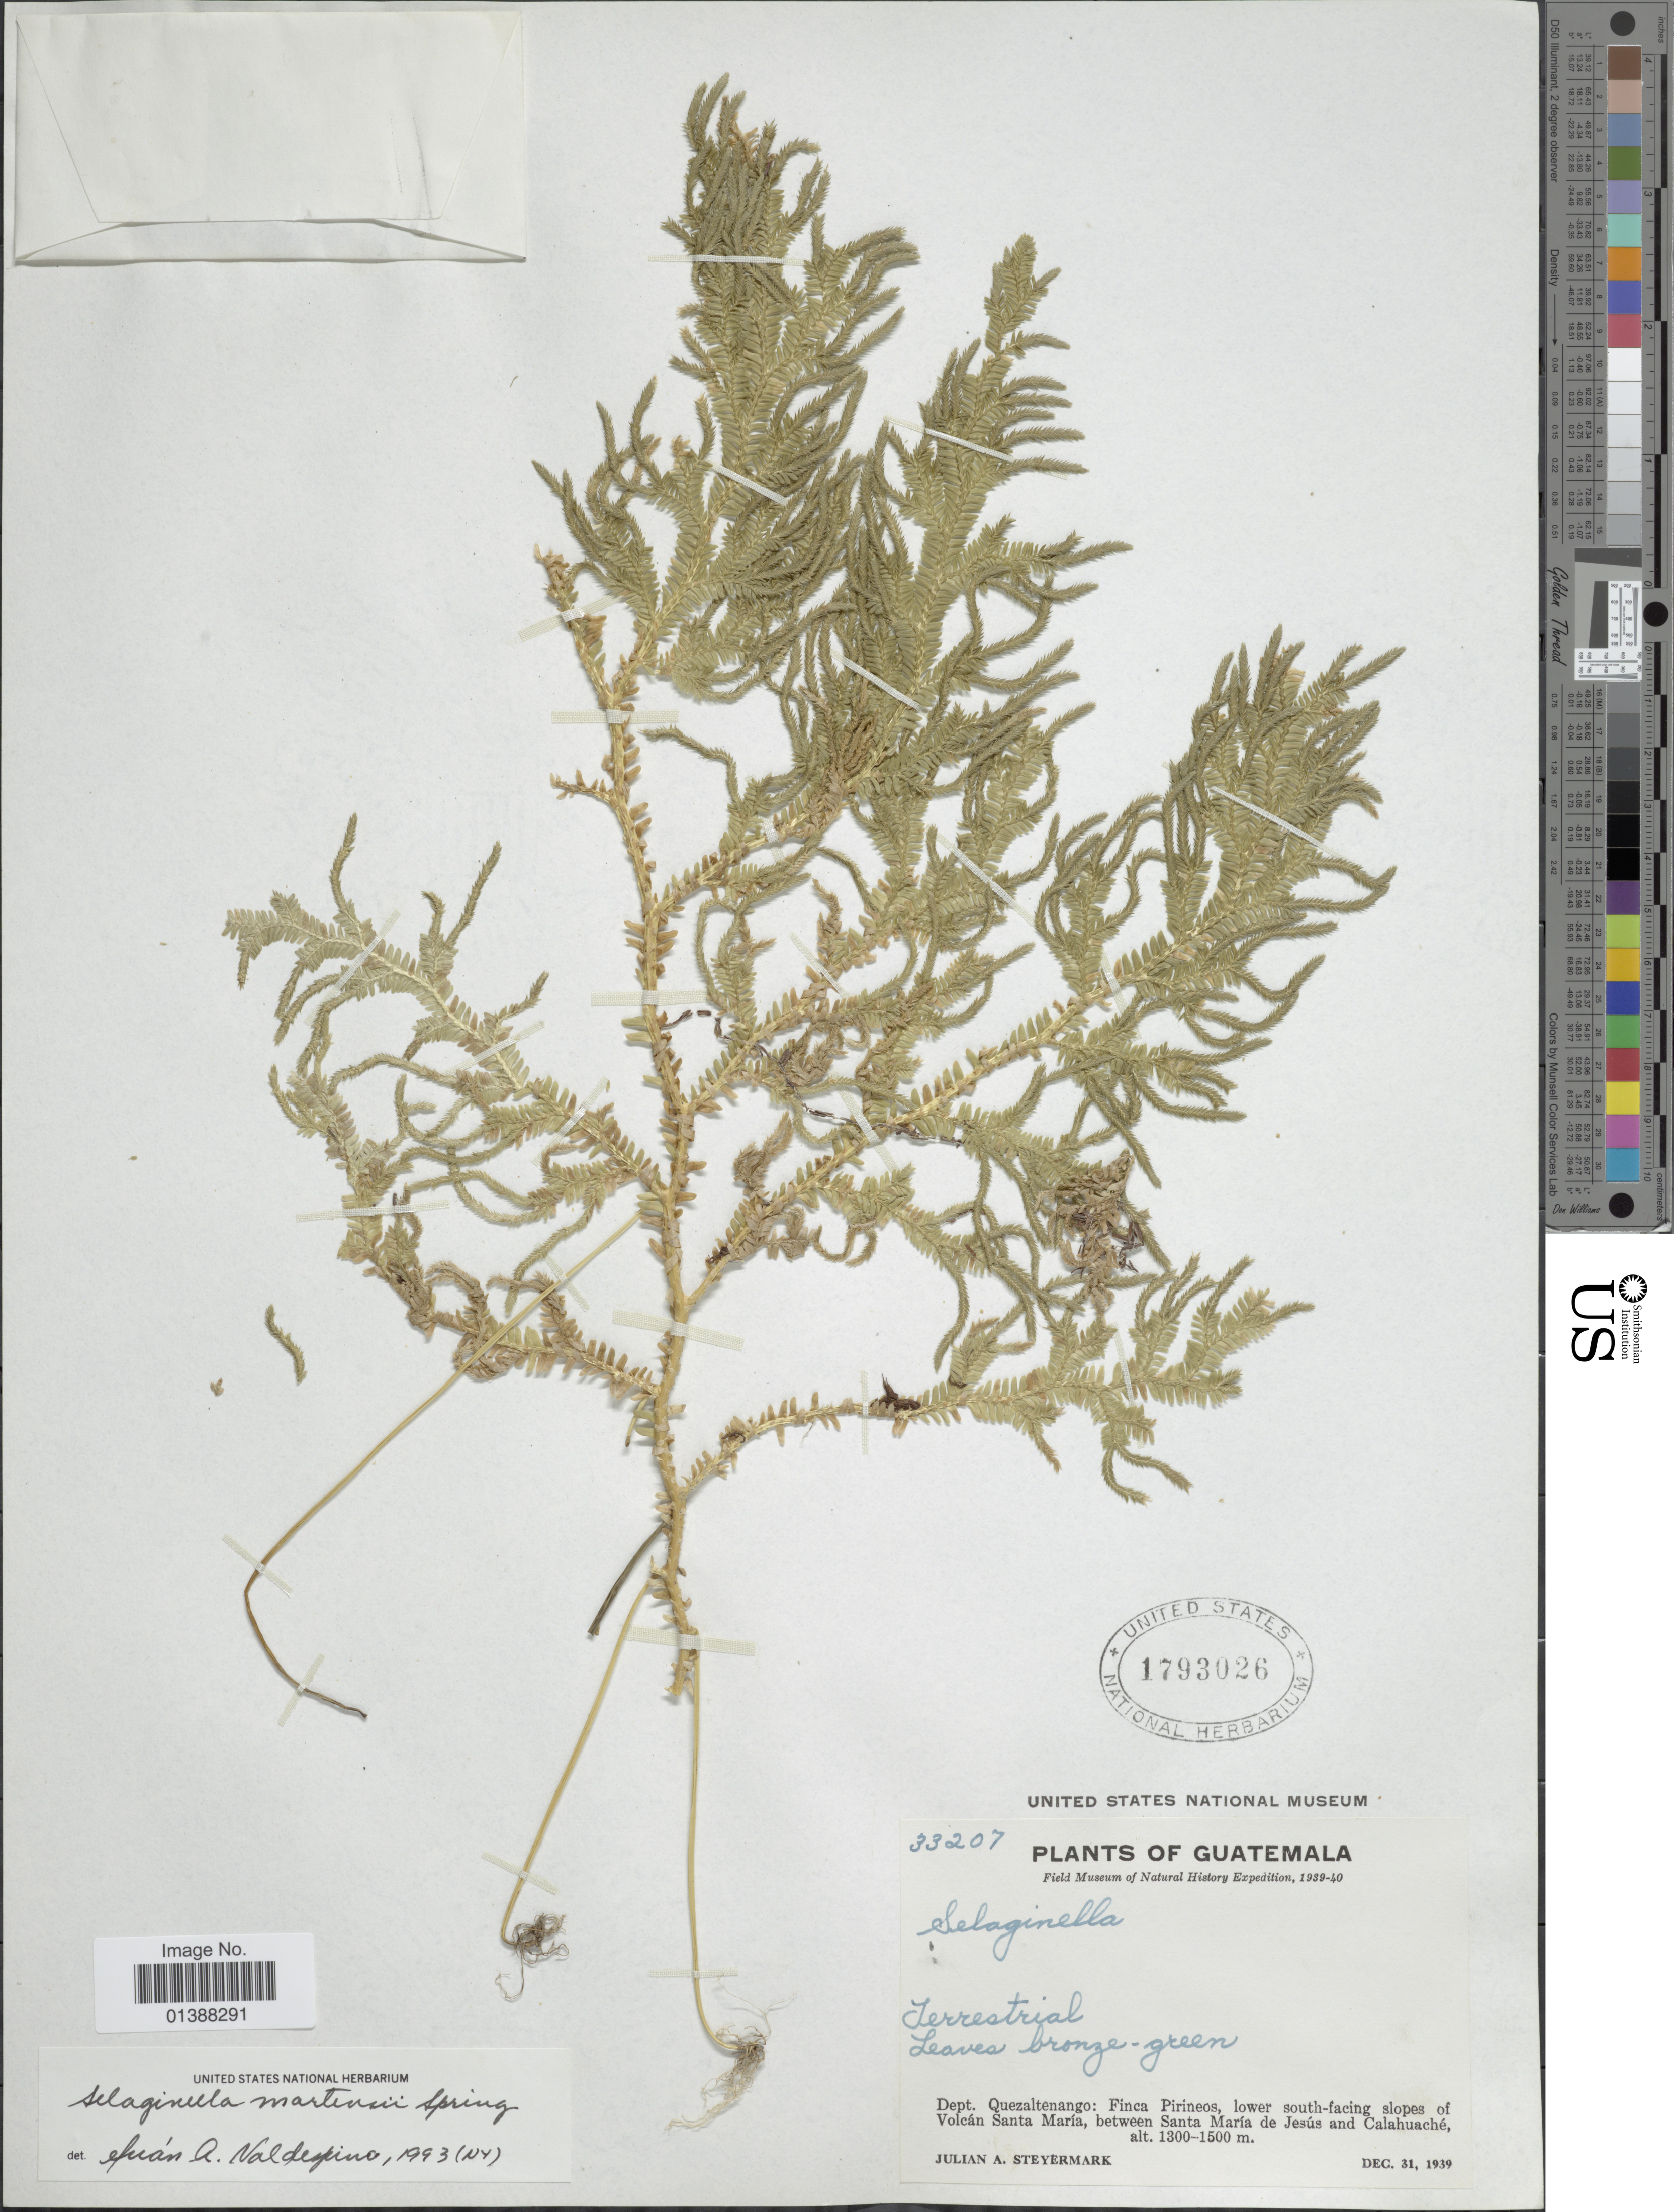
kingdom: Plantae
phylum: Tracheophyta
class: Lycopodiopsida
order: Selaginellales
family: Selaginellaceae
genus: Selaginella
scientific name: Selaginella martensii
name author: Spring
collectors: J. Steyermark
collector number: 33207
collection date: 1939-12-31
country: Guatemala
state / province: Quetzaltenango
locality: Finca Pirineos, lower south-facing slopes of Volcán Santa María, between Santa María de Jesús and Calahuaché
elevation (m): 1300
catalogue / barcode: US 1793026